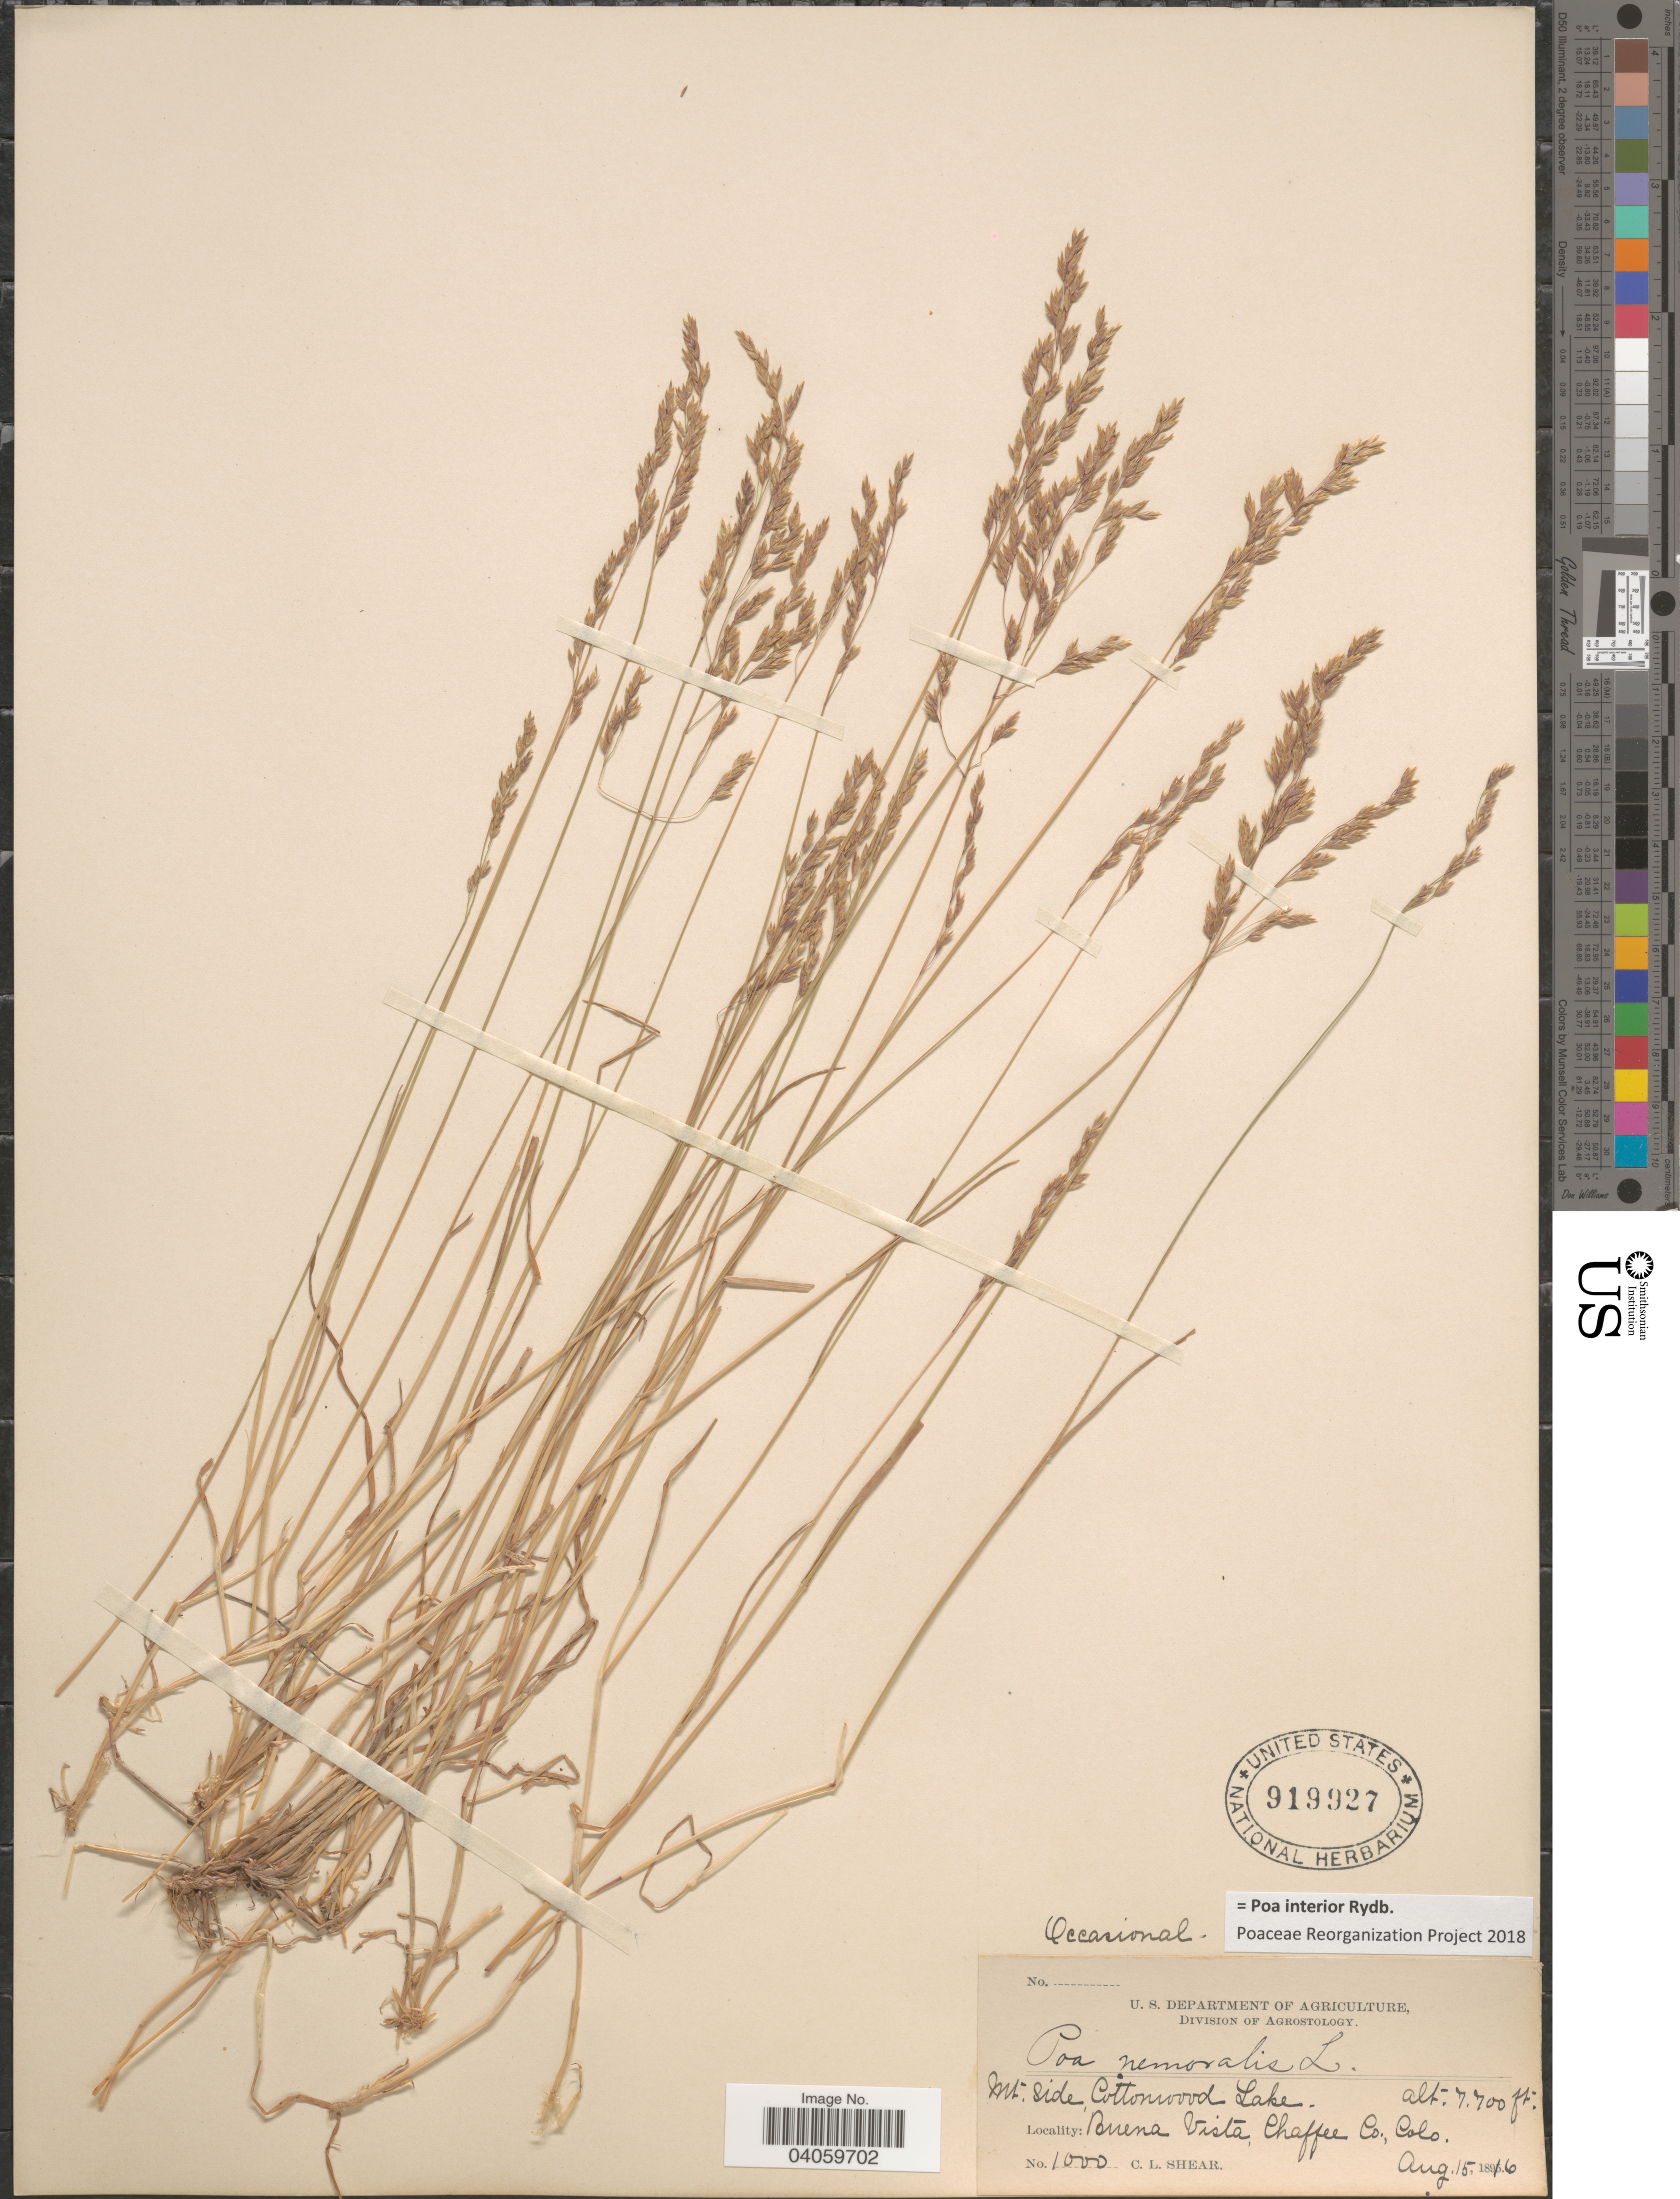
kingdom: Plantae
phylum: Tracheophyta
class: Liliopsida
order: Poales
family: Poaceae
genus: Poa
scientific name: Poa interior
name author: Rydb.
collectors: C. L. Shear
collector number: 1000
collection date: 1896-08-15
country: United States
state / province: Colorado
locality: Mt. side, Cottonwood Lake. Buena Vista, Chaffee Co.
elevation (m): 2347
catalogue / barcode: US 919927